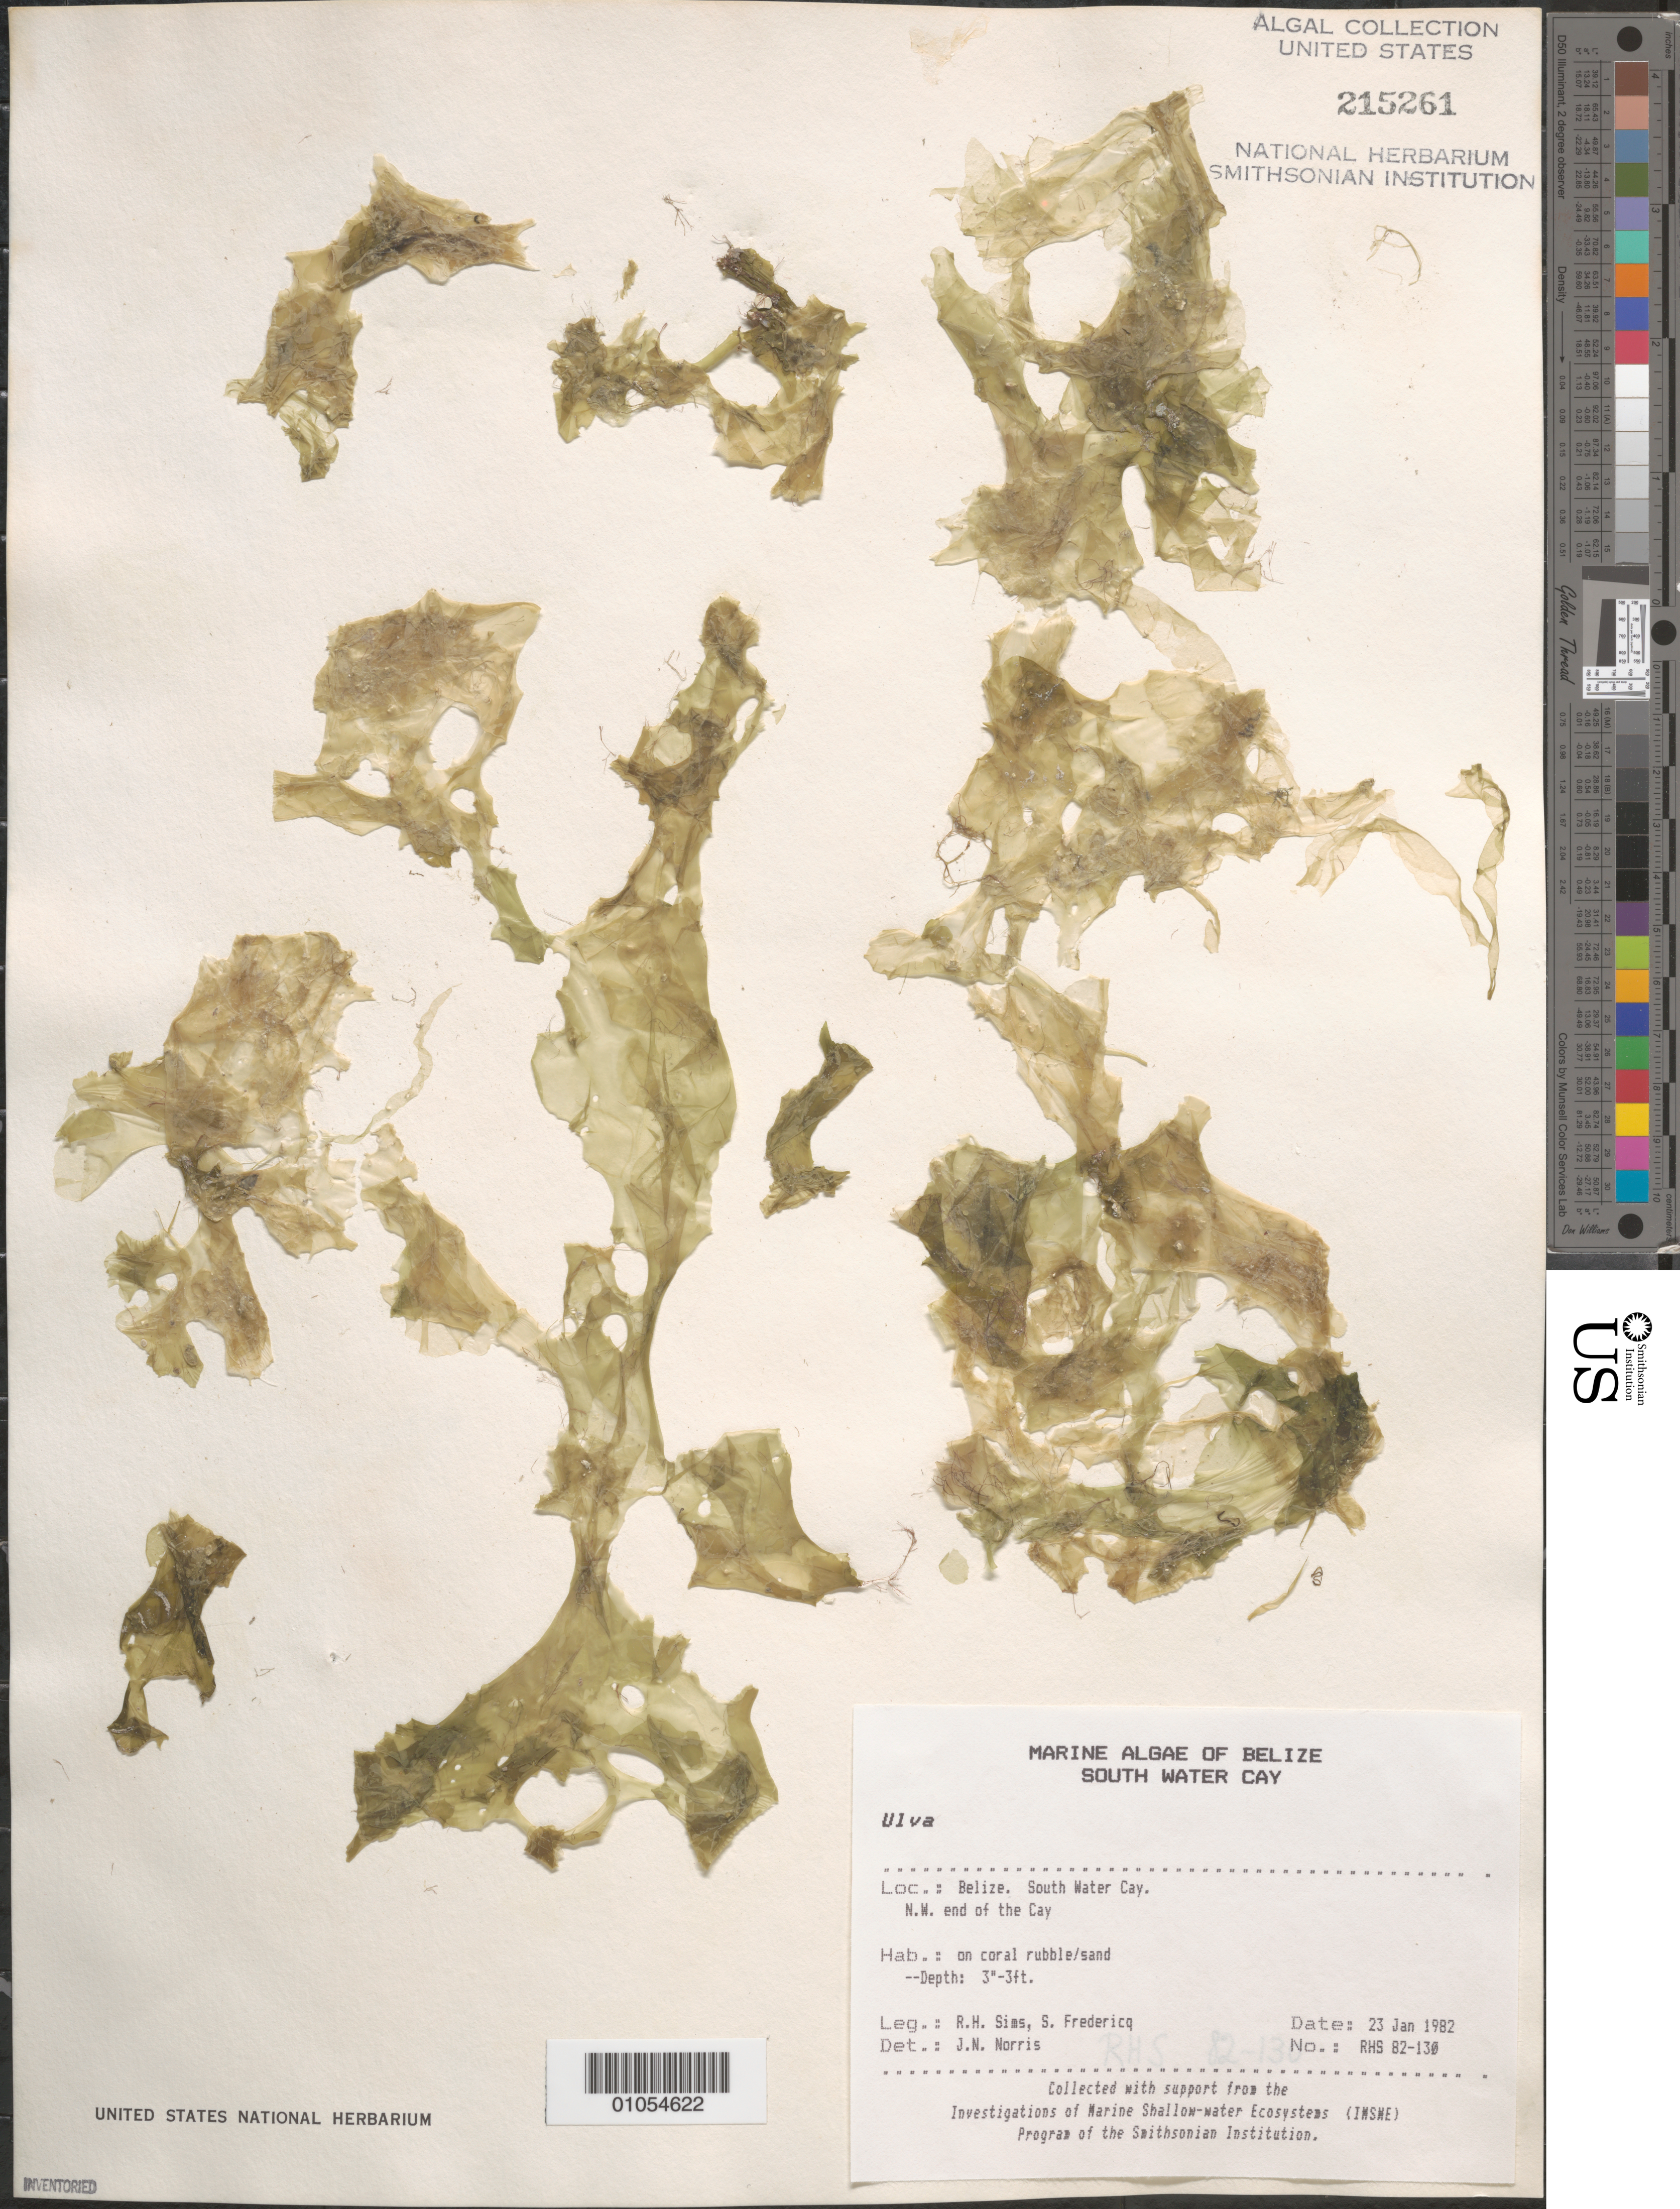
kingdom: Plantae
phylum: Chlorophyta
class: Ulvophyceae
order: Ulvales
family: Ulvaceae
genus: Ulva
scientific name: Ulva sp.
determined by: Norris, James N.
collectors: R. H. Sims & S. Fredericq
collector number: RHS 82-130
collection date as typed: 23 Jan 1982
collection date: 1982-01-23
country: Belize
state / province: Stann Creek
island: South Water Cay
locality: Northwest end of cay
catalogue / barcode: US 215261